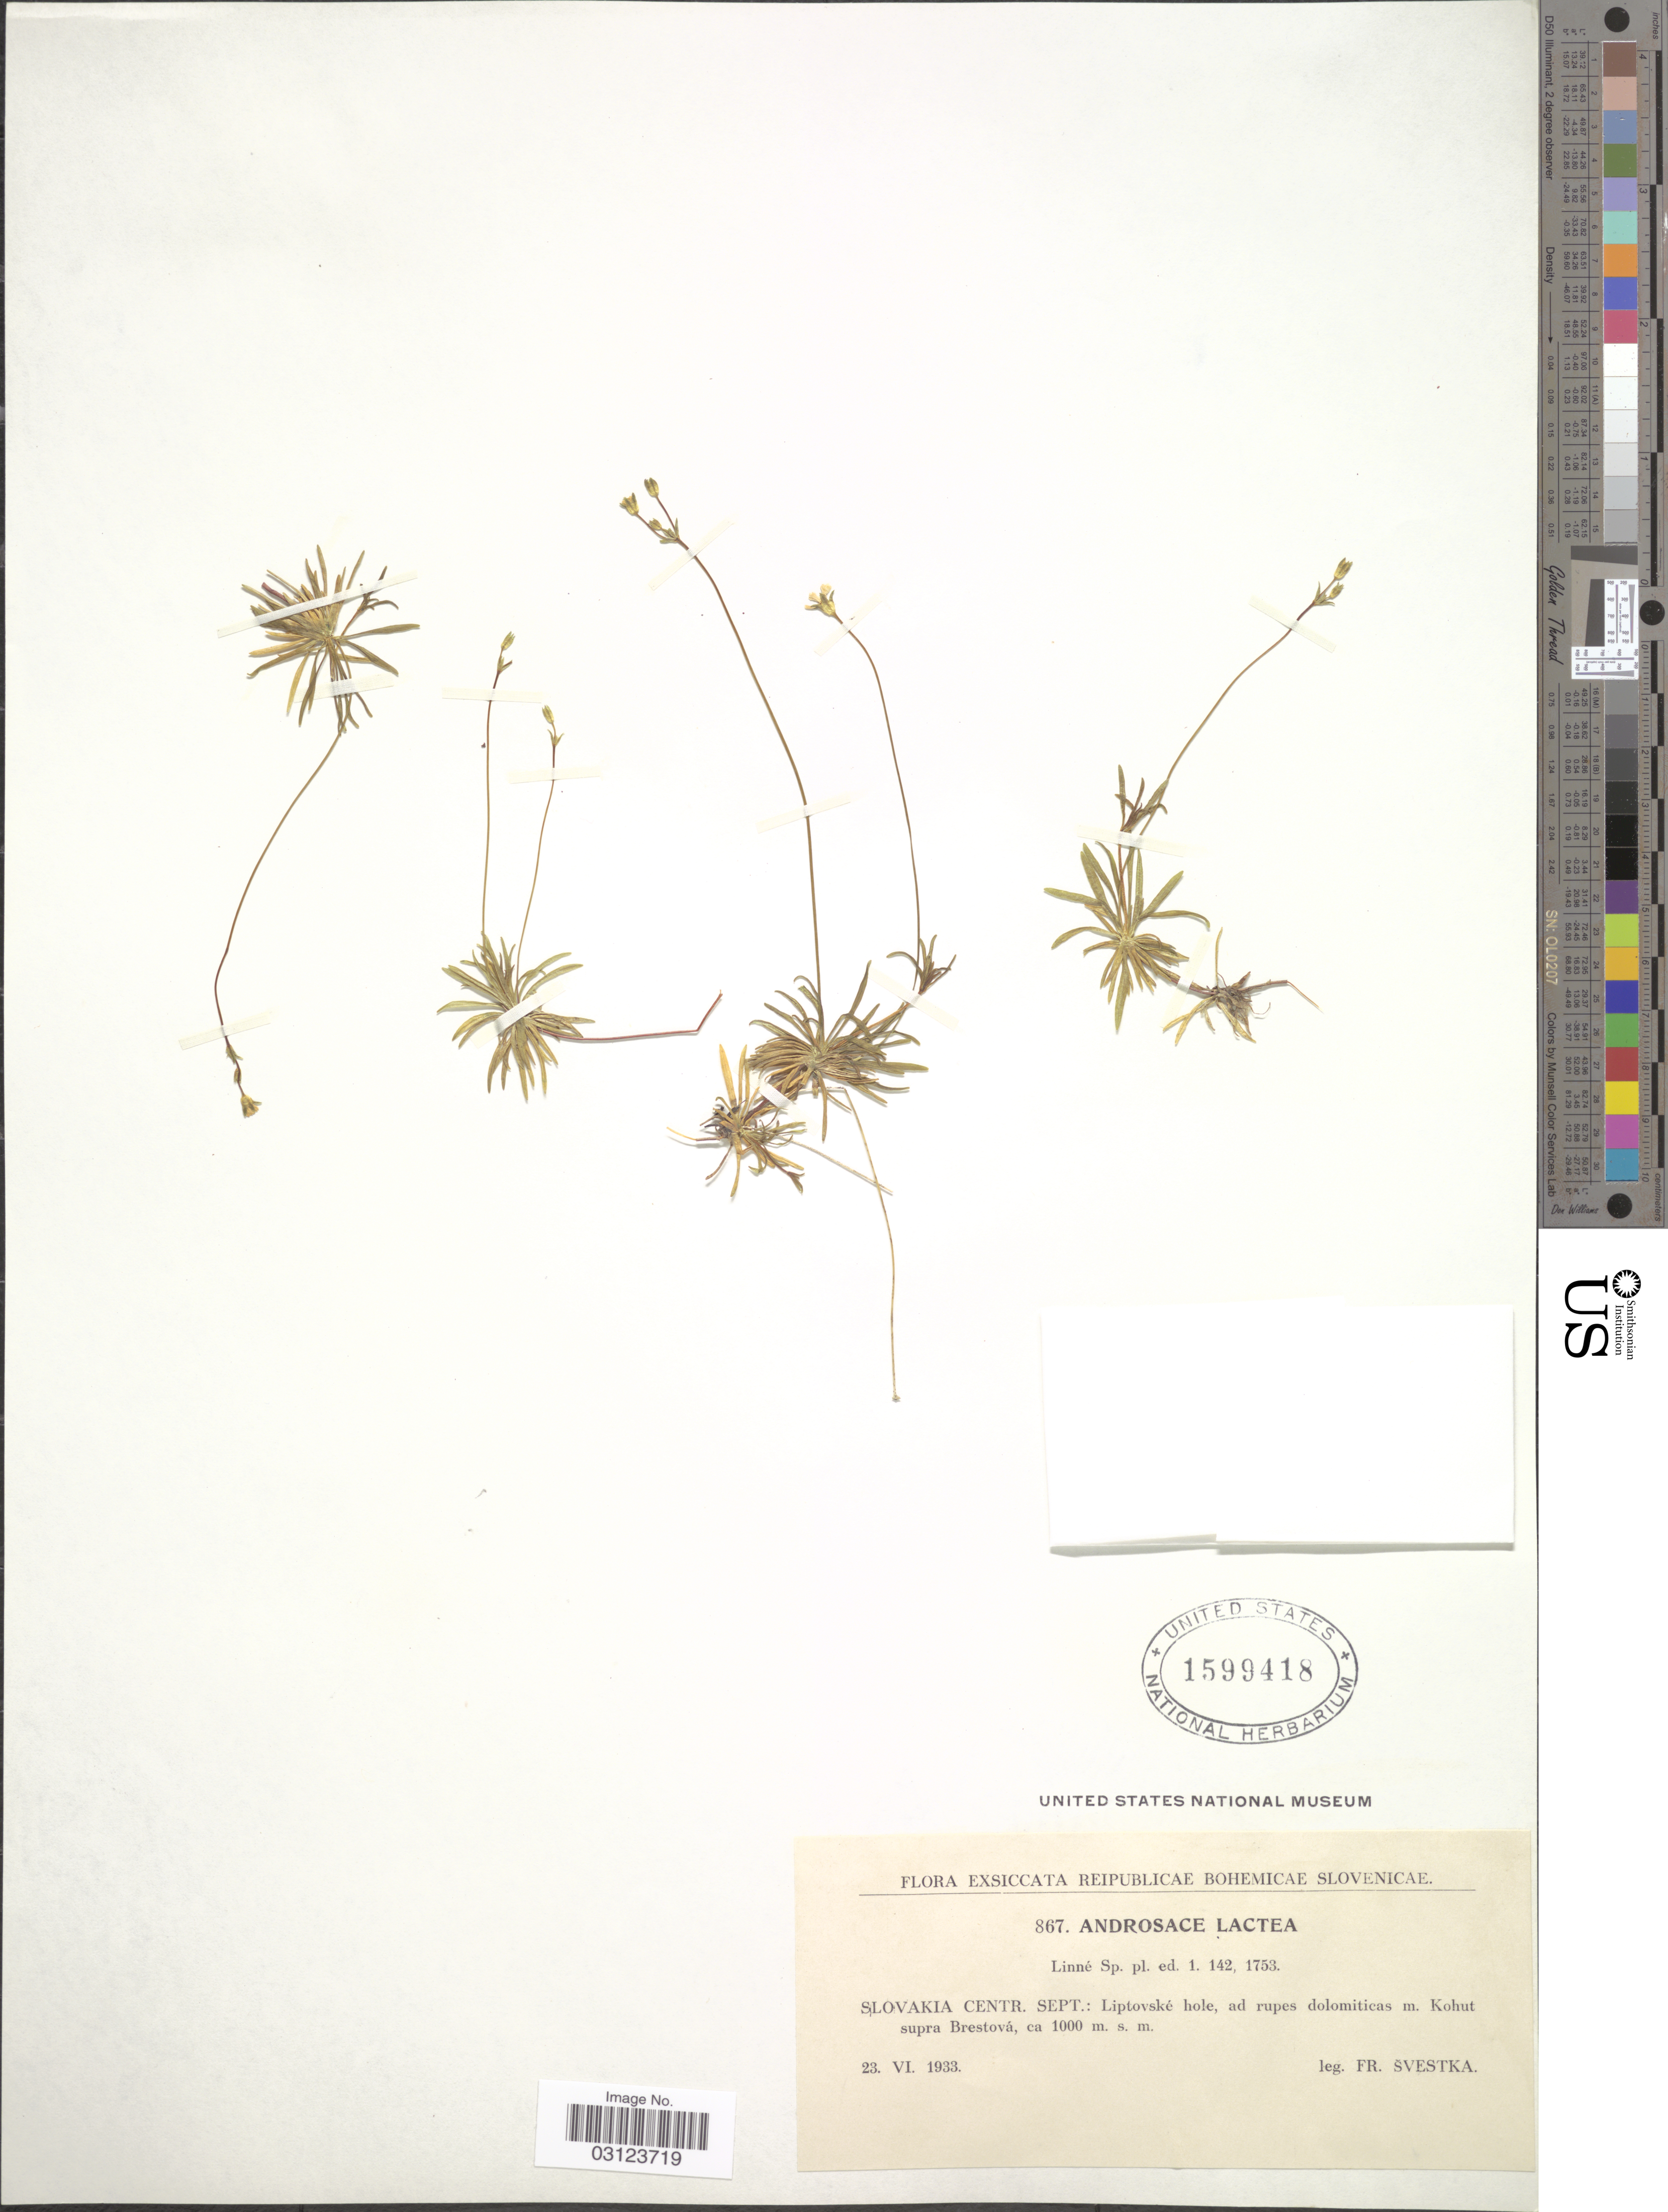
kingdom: Plantae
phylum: Tracheophyta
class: Magnoliopsida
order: Ericales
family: Primulaceae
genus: Androsace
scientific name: Androsace lactea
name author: L.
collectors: F. Svestka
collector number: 867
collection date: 1933-06-23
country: Slovakia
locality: Reipublicae Bohemicae Slovenicae. Slovakia Centr. Sept.: Liptovské hole, ad rupes dolomiticas m. Kohut supra Brestová.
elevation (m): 1000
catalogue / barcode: US 1599418